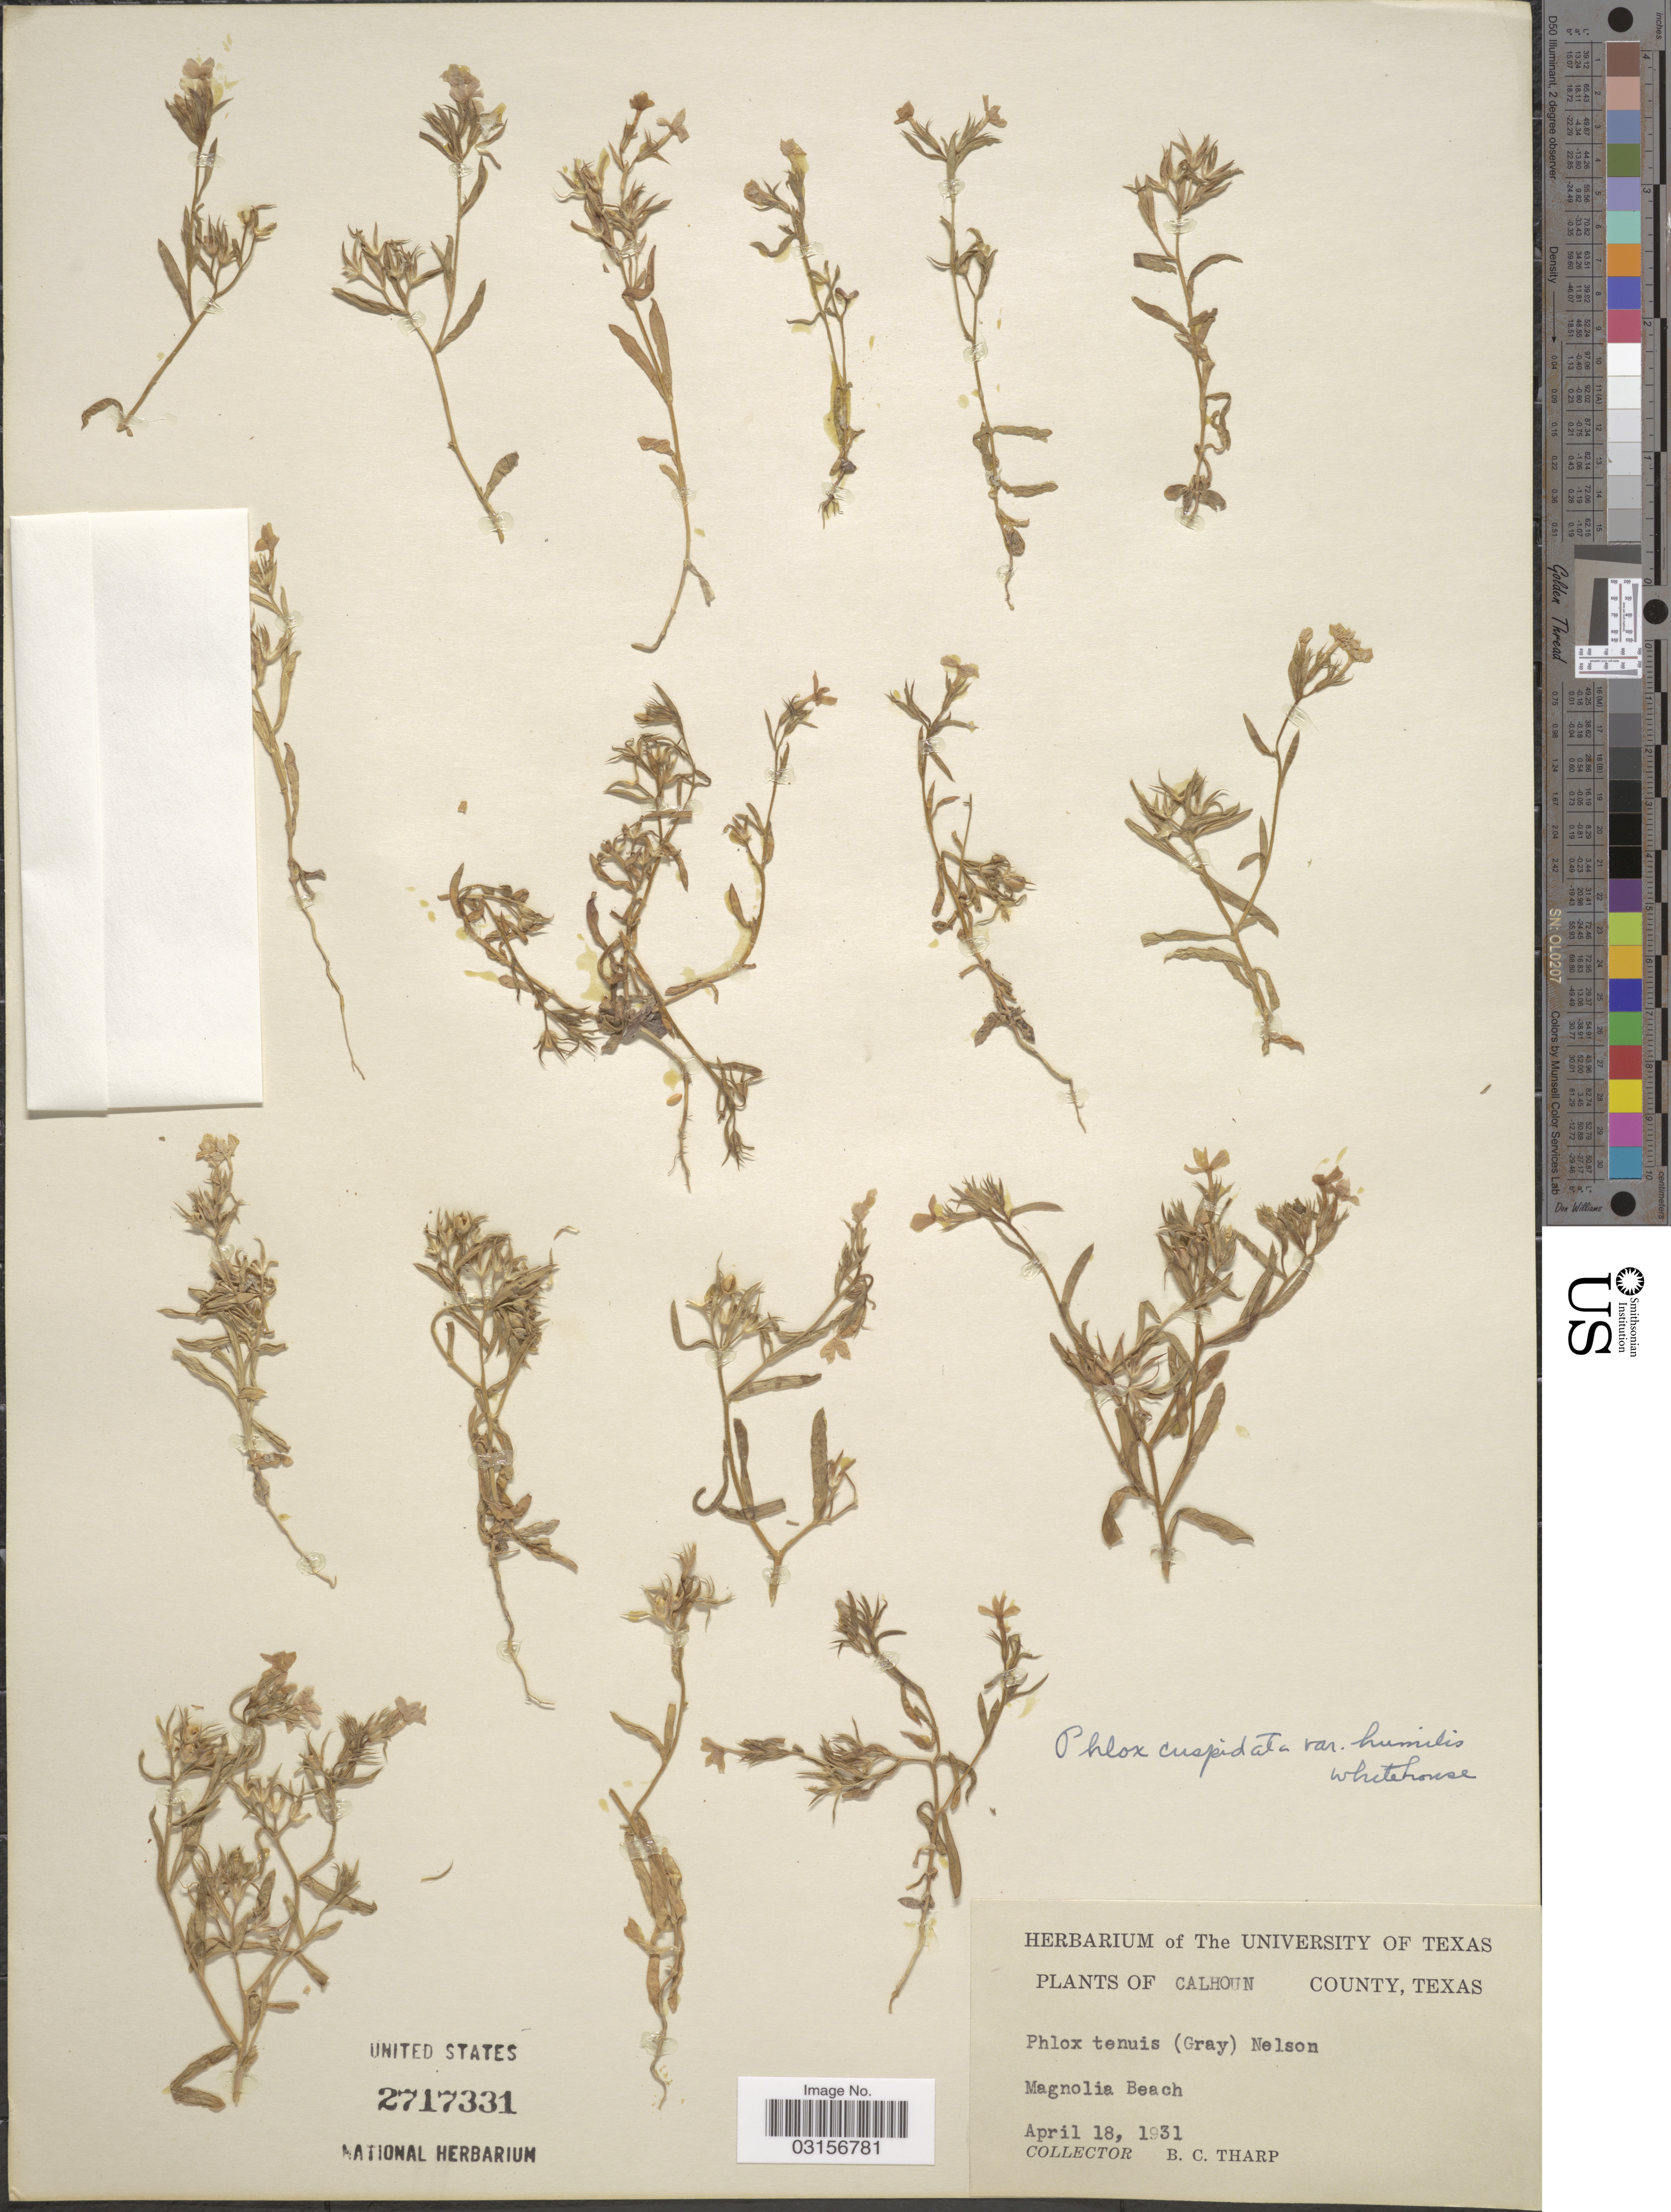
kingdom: Plantae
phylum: Tracheophyta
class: Magnoliopsida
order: Ericales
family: Polemoniaceae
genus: Phlox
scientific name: Phlox cuspidata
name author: Scheele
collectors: B. C. Tharp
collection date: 1931-04-18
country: United States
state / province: Texas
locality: Calhoun County, Texas, Magnolia Beach.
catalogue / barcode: US 2717331